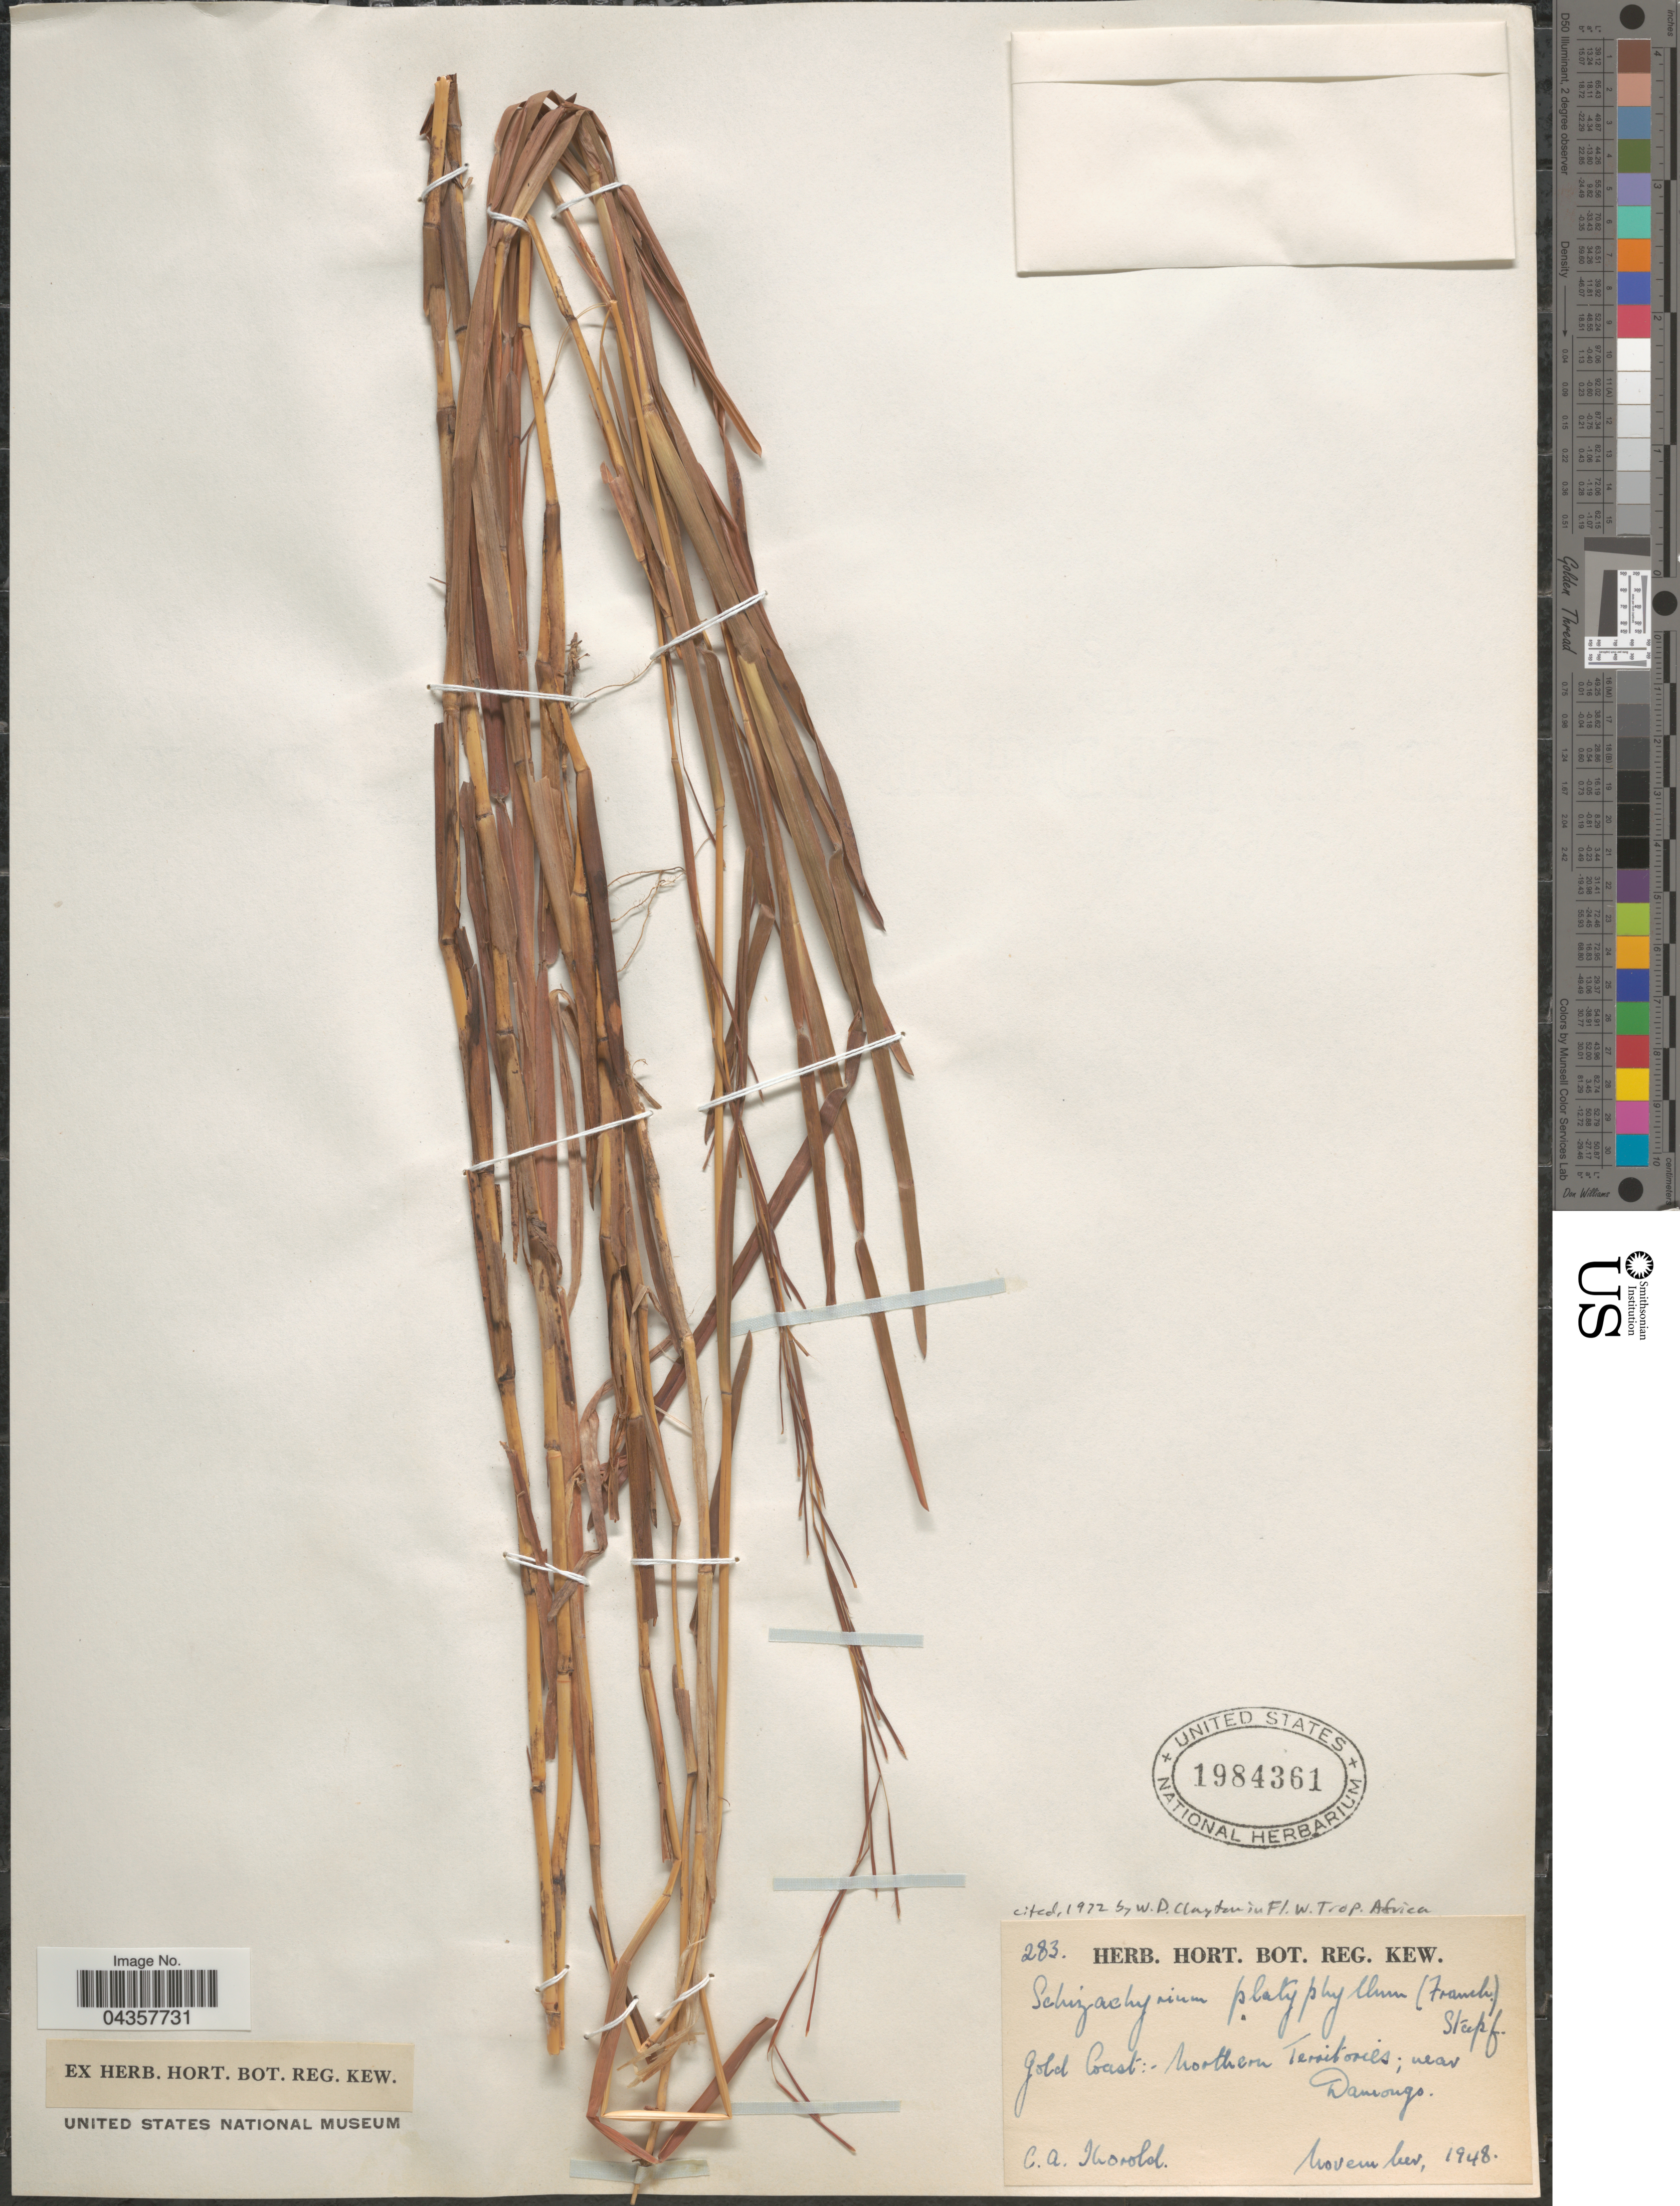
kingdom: Plantae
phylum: Tracheophyta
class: Liliopsida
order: Poales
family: Poaceae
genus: Schizachyrium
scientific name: Schizachyrium platyphyllum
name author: (Franch.) Stapf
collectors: C. Thorold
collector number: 283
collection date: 1948-11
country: Ghana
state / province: Northern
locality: Gold Coast:- Northern Territories; near Damongo.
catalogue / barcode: US 1984361